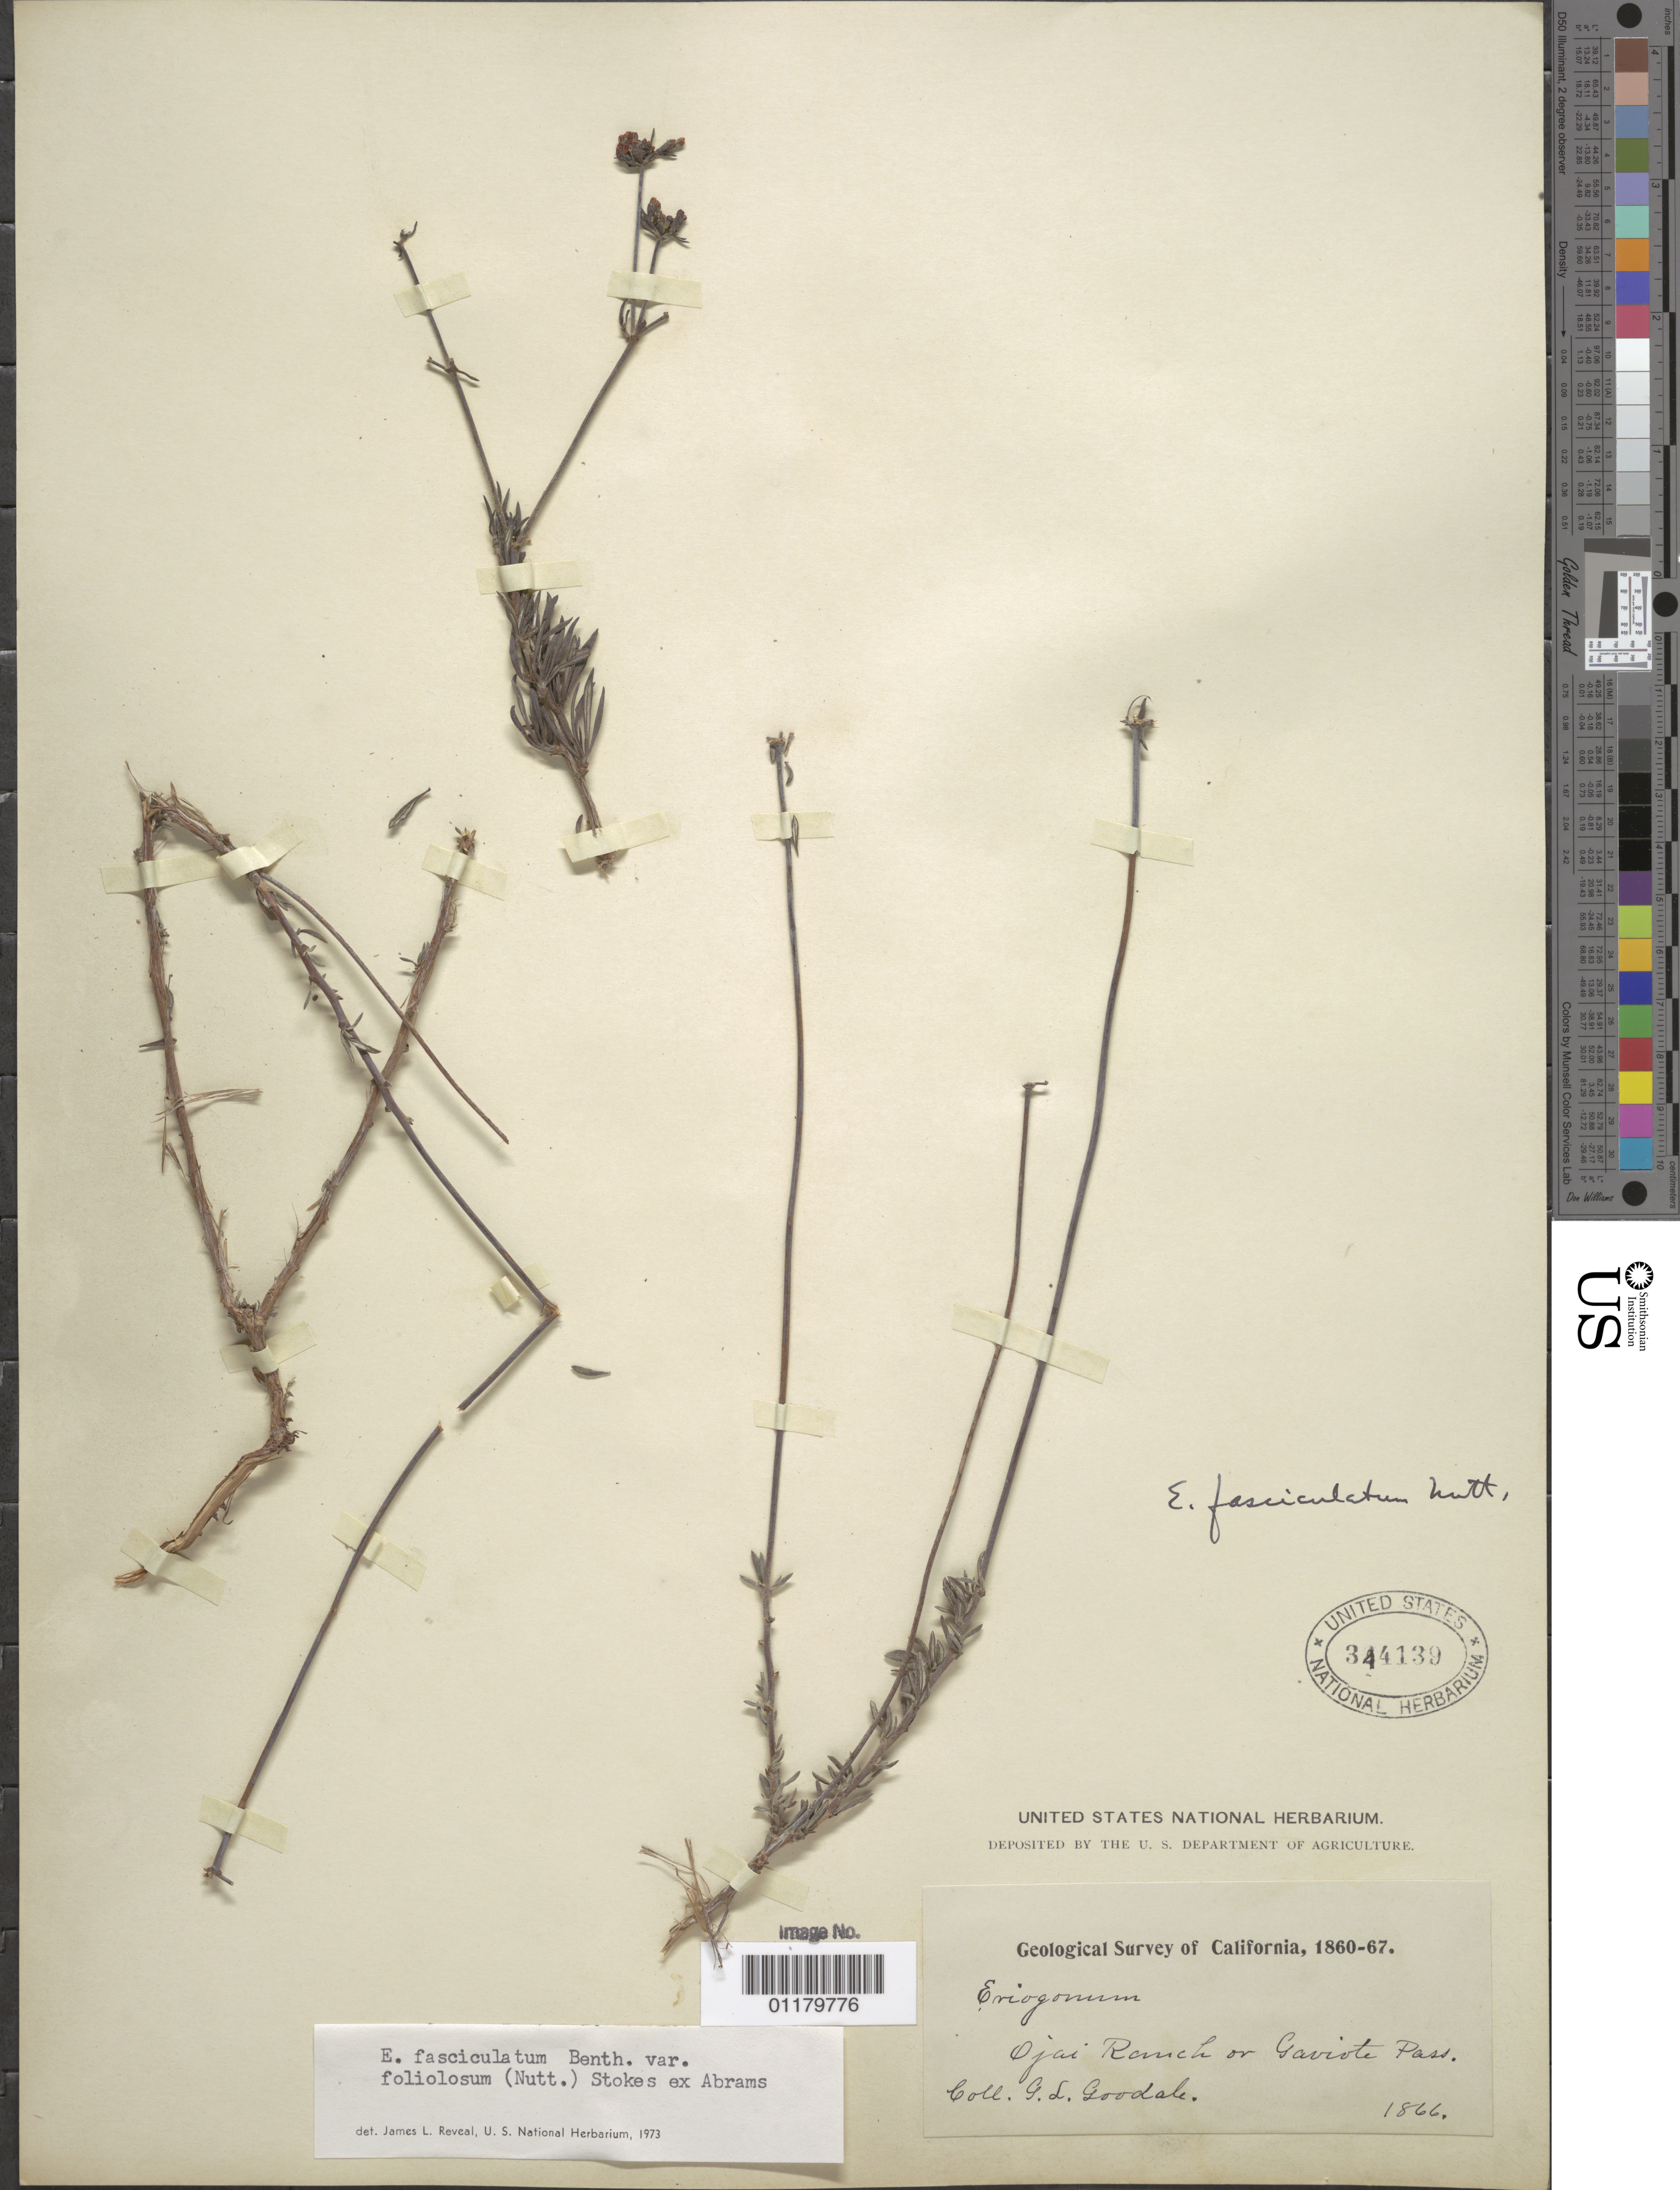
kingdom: Plantae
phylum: Tracheophyta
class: Magnoliopsida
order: Caryophyllales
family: Polygonaceae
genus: Eriogonum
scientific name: Eriogonum fasciculatum var. foliolosum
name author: (Nutt.) S. Stokes ex Abrams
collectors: G. L. Goodale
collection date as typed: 1866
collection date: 1866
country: United States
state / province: California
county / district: Ventura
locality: Ojai Ranch or Gaviota Pass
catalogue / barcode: US 344139